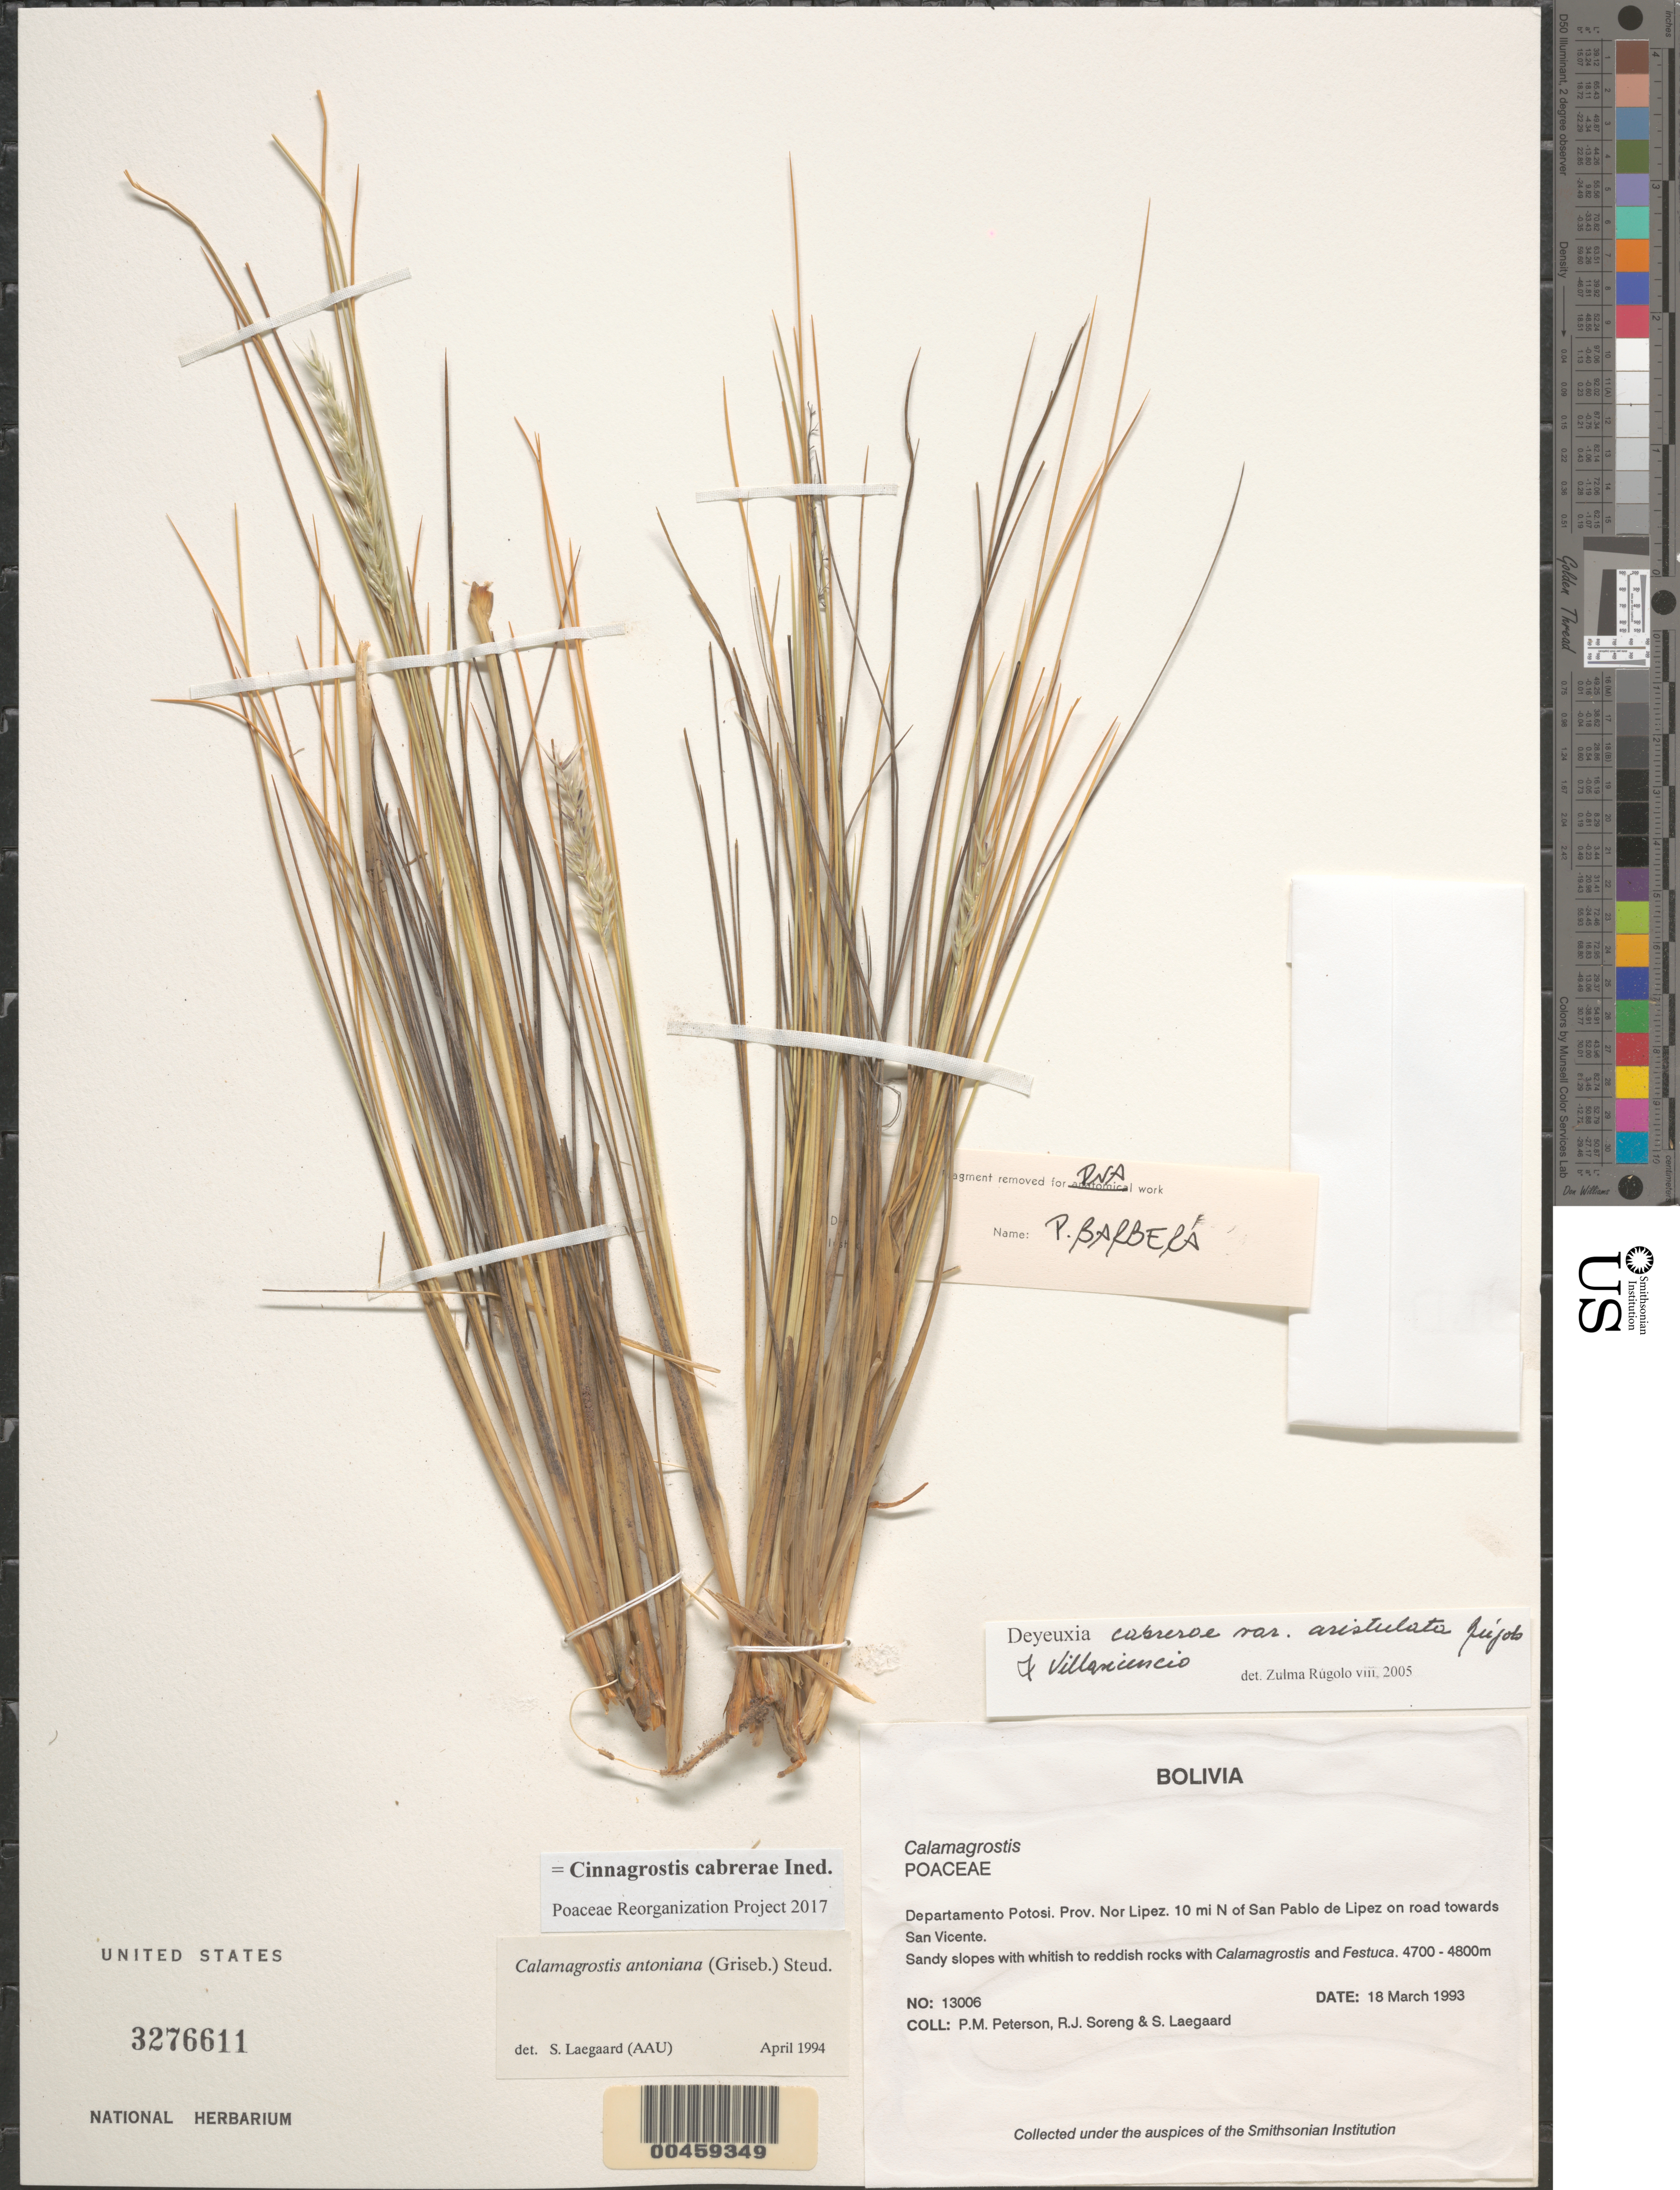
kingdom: Plantae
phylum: Tracheophyta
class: Liliopsida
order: Poales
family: Poaceae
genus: Cinnagrostis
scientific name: Cinnagrostis cabrerae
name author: (Parodi) P.M. Peterson et al.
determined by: Poaceae Reorganization Project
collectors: P. M. Peterson, R. J. Soreng & S. Lægaard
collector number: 13006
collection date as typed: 18 Mar 1993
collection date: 1993-03-18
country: Bolivia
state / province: Potosí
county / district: Nor Lípez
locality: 10 mi N of San Pablo de Lipez on road towards San Vicente.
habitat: Sandy slopes with whitish to reddish rocks with Calamagrostis and Festuca.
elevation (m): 4700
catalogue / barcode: US 3276611